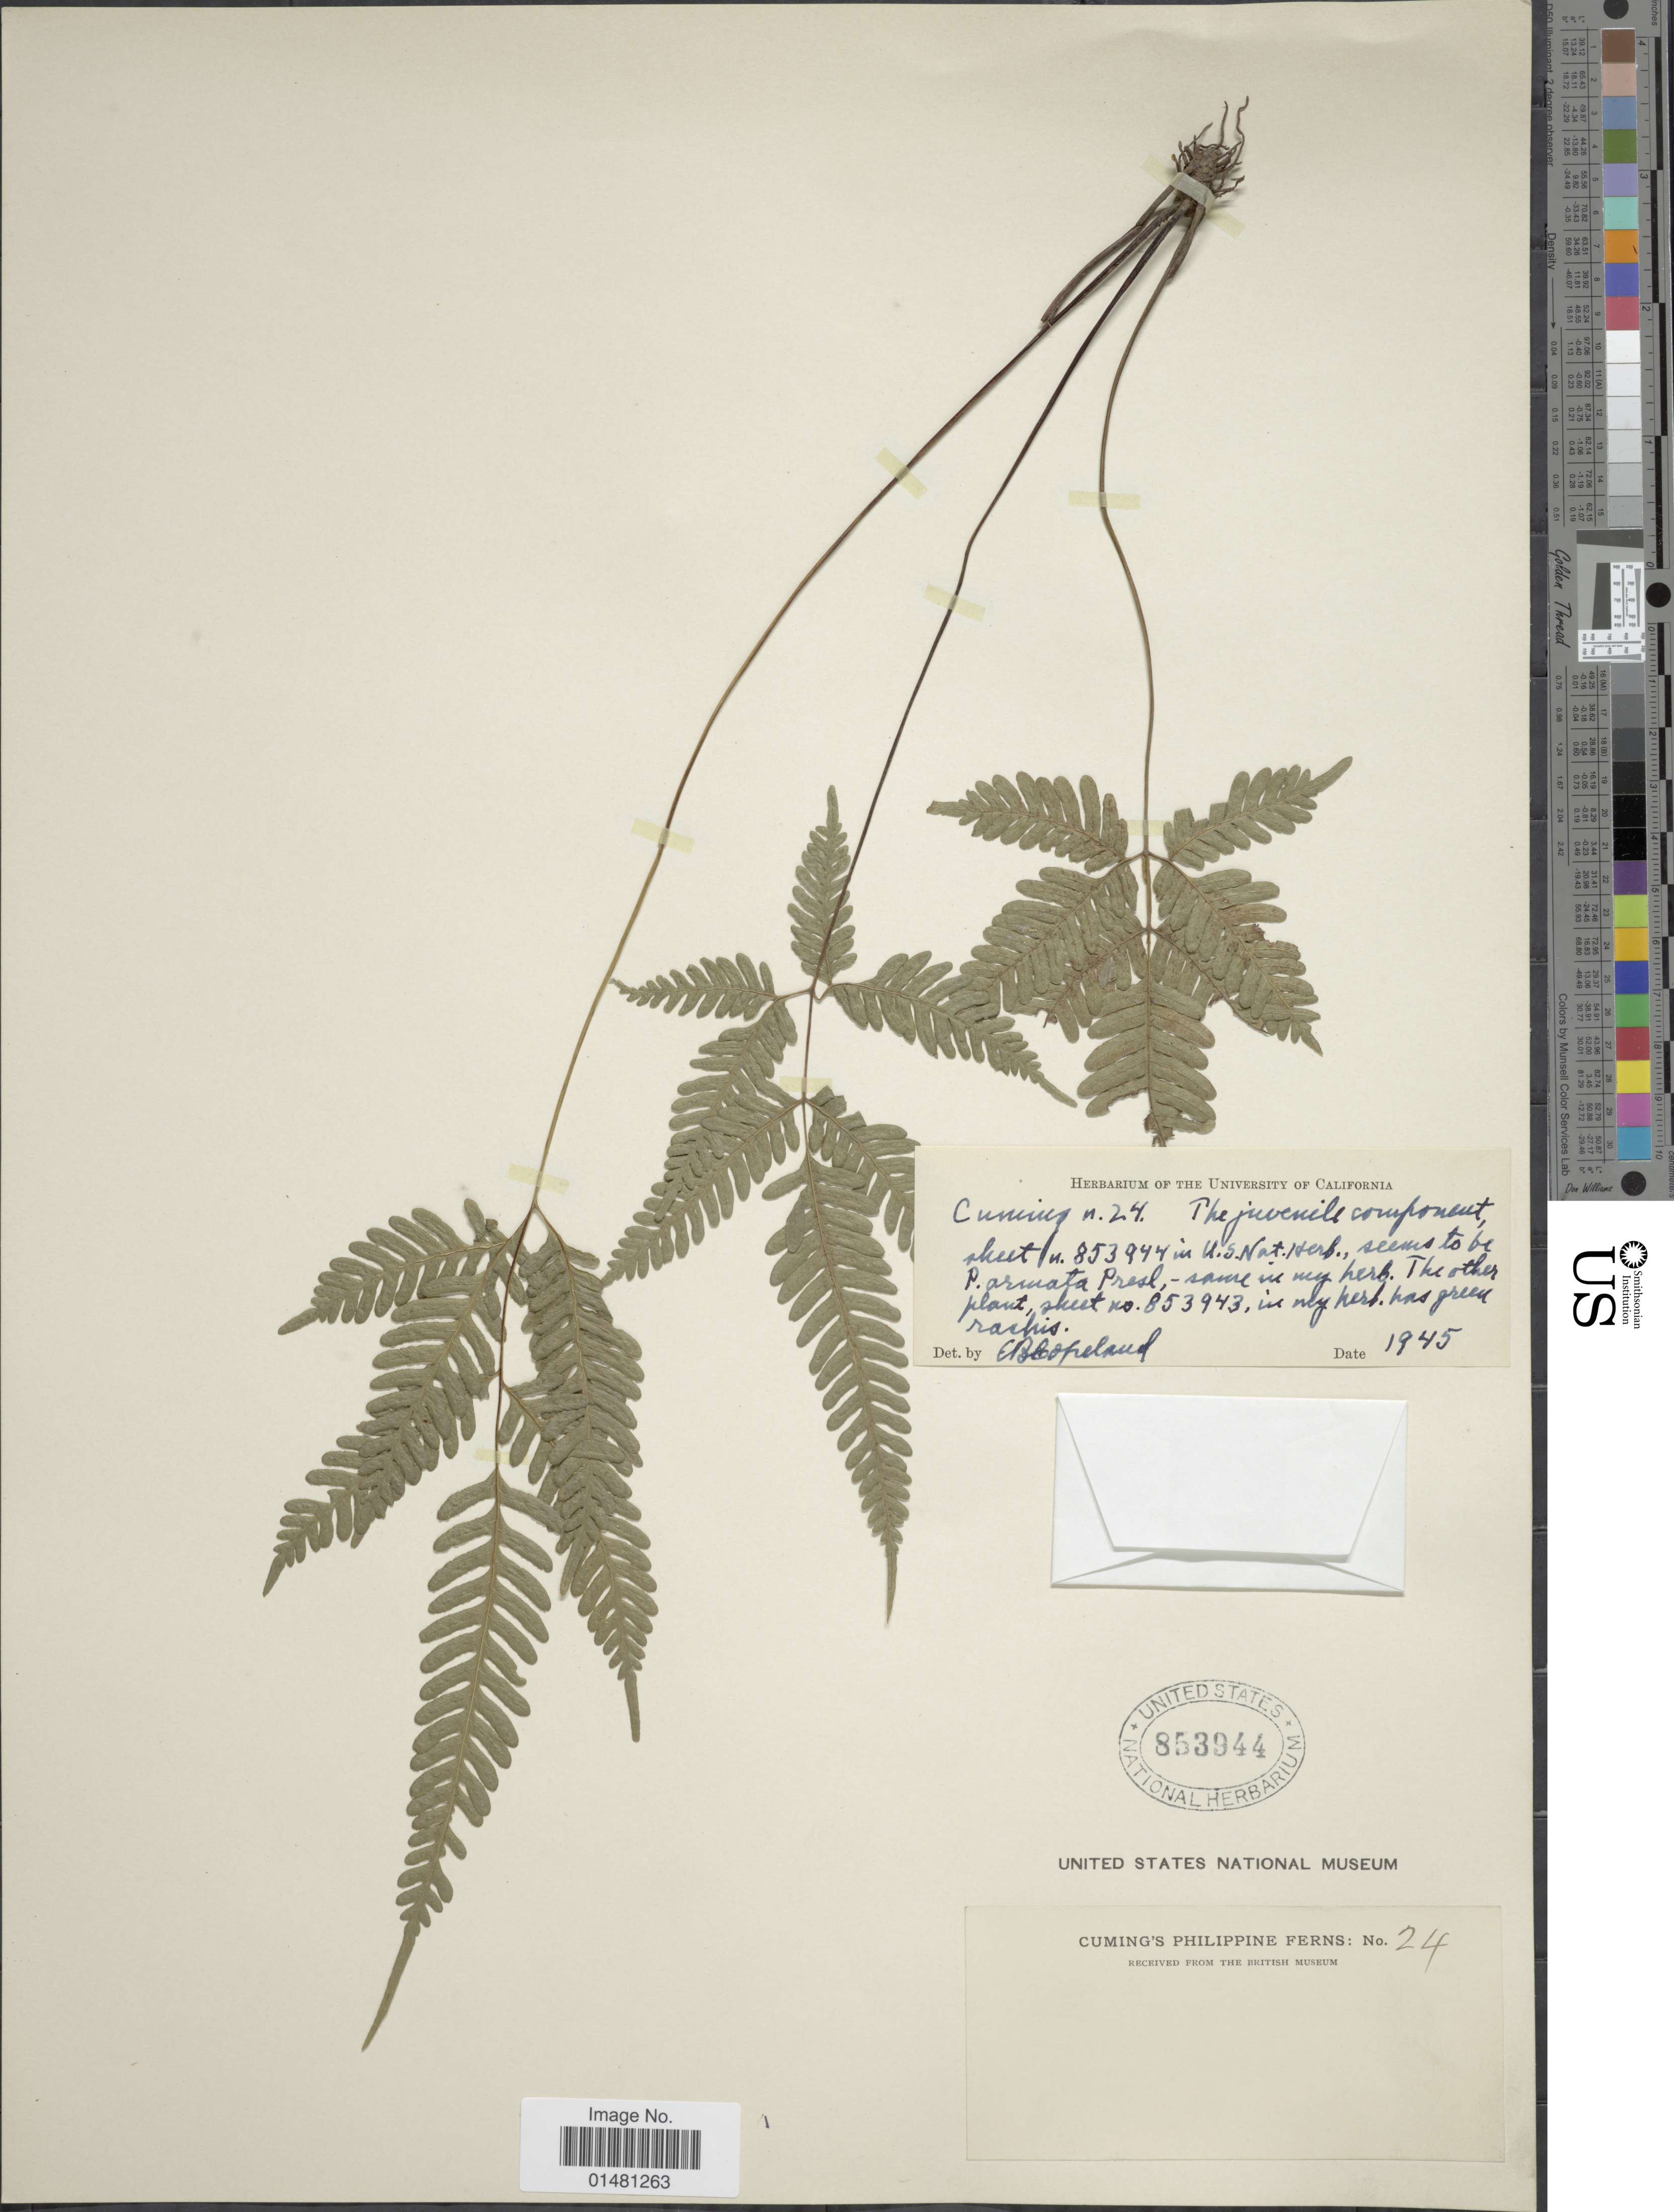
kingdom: Plantae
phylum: Tracheophyta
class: Polypodiopsida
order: Polypodiales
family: Pteridaceae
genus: Pteris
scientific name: Pteris armata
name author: C. Presl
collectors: -. Cuming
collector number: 24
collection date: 1945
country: Philippines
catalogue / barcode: US 853944